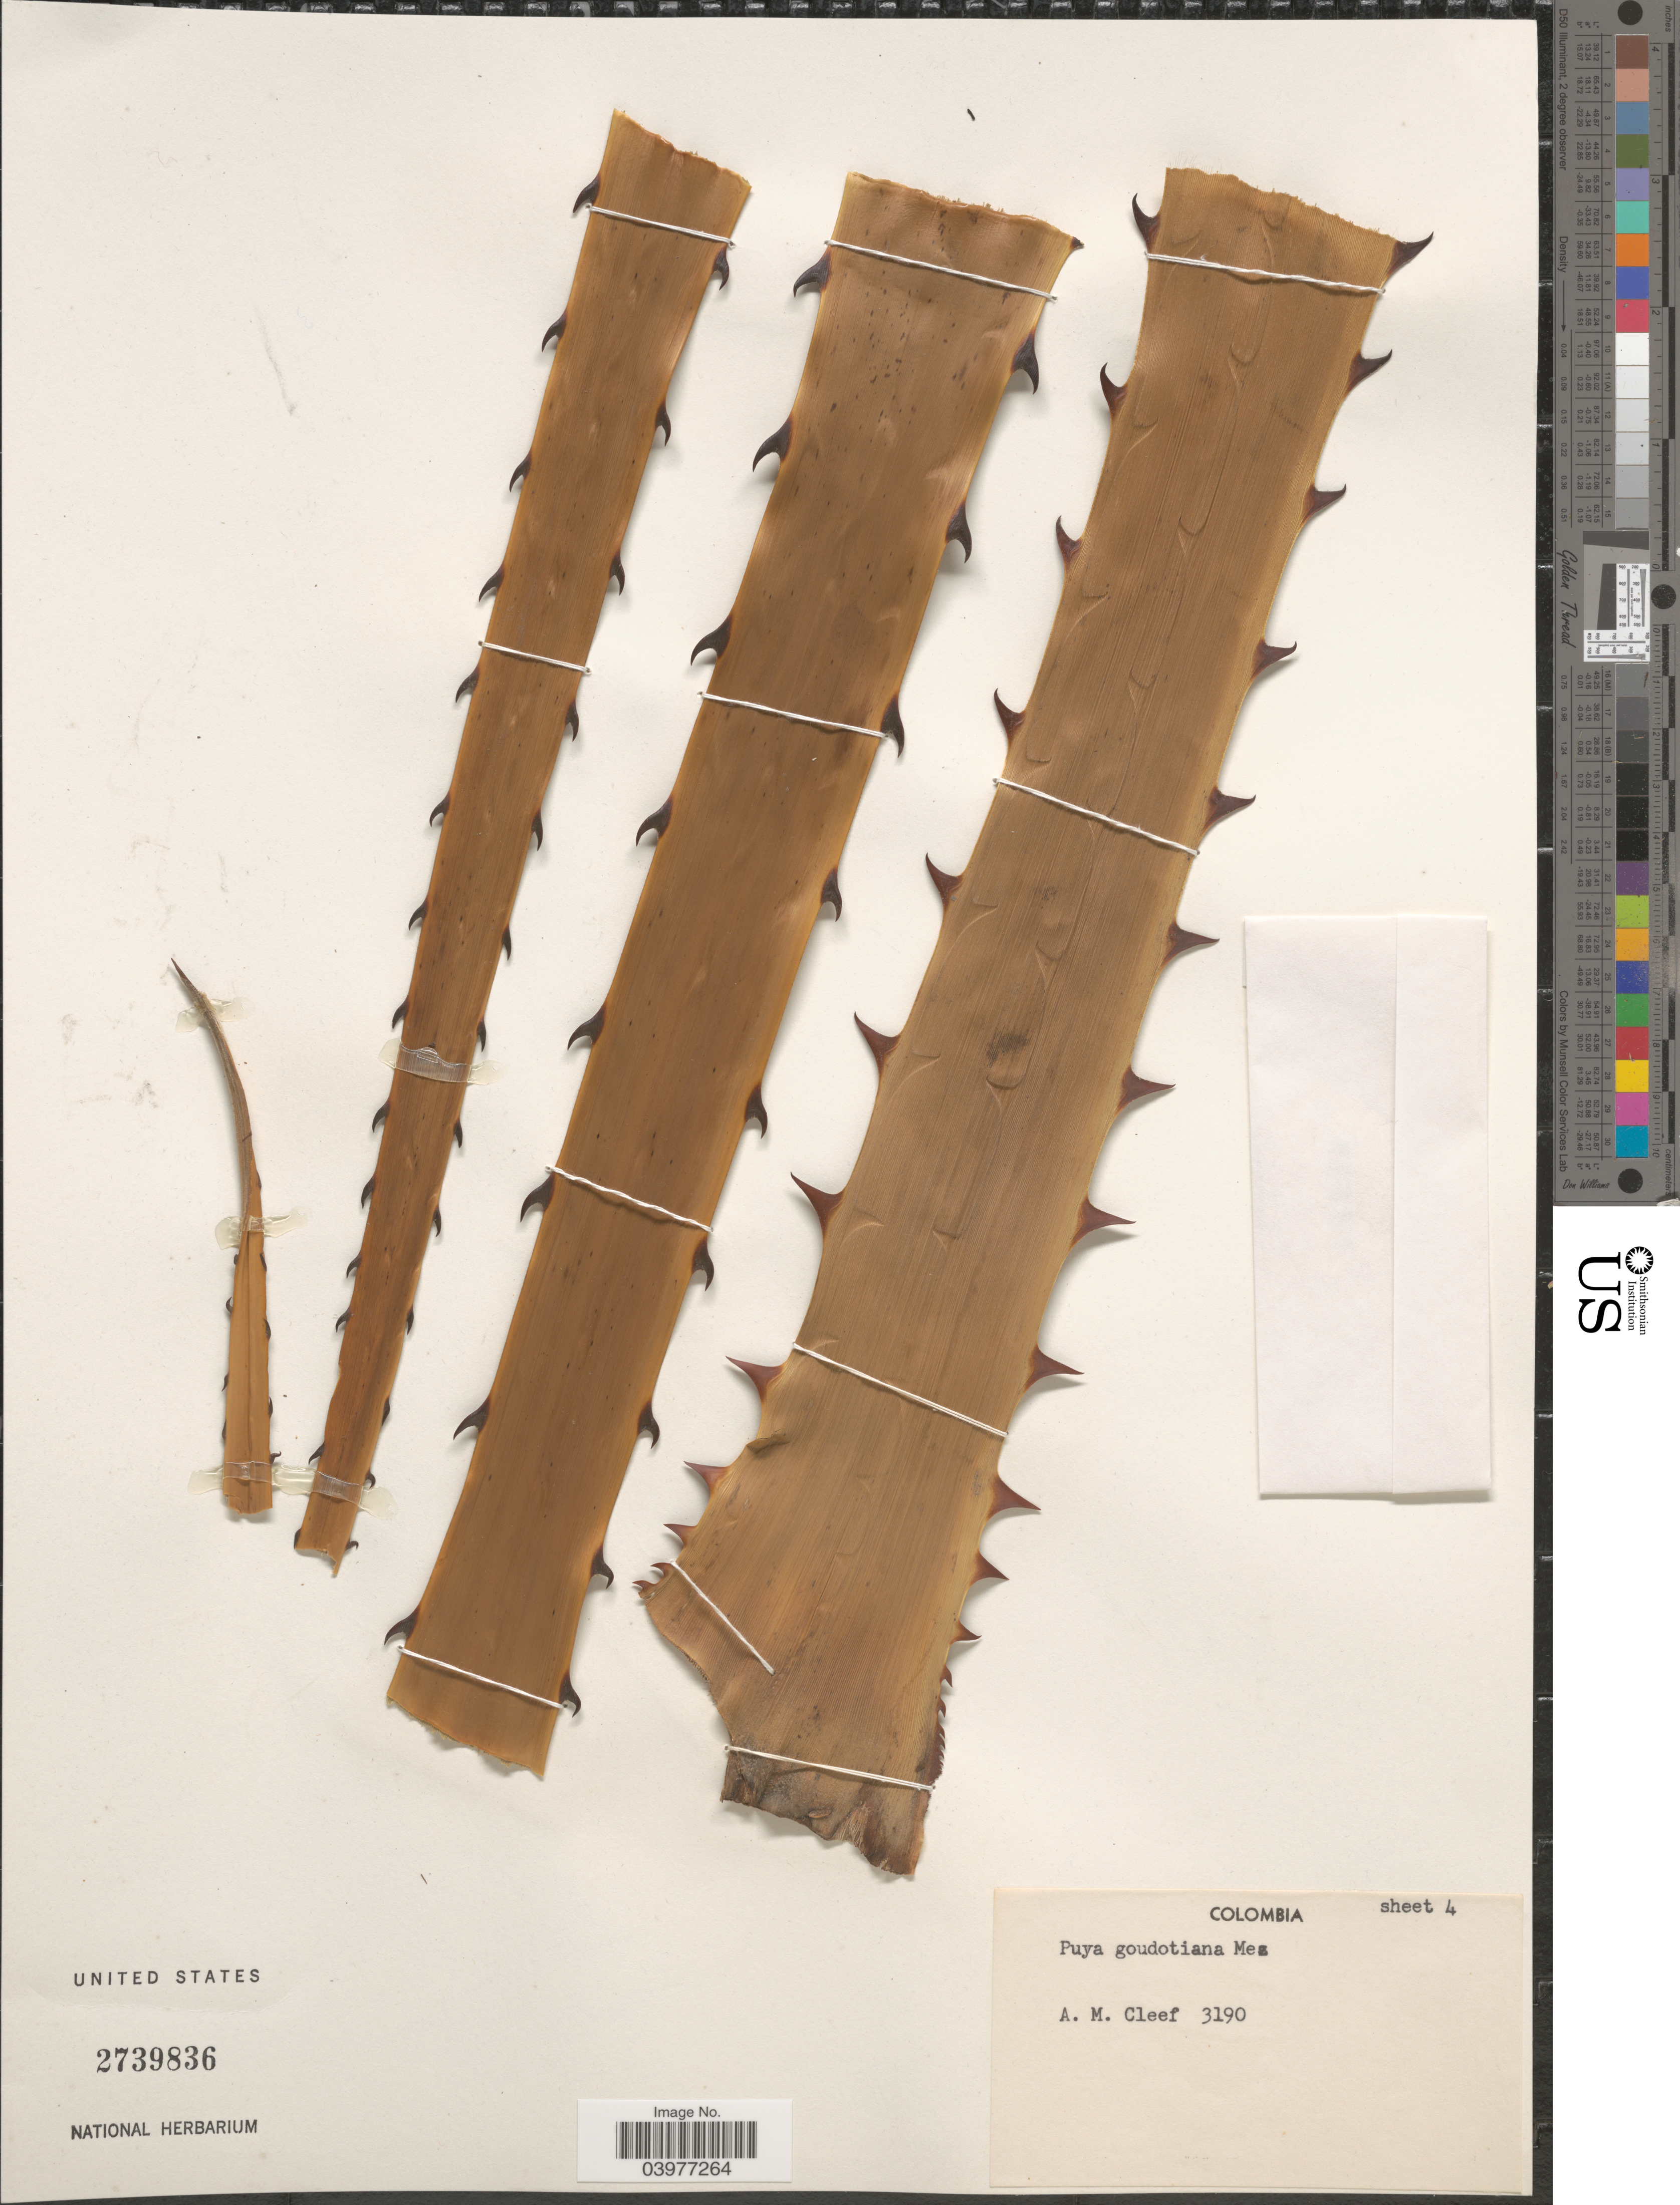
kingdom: Plantae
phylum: Tracheophyta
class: Liliopsida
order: Poales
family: Bromeliaceae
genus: Puya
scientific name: Puya goudotiana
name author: Mez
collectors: A. M. Cleef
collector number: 3190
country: Colombia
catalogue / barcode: US 2739836